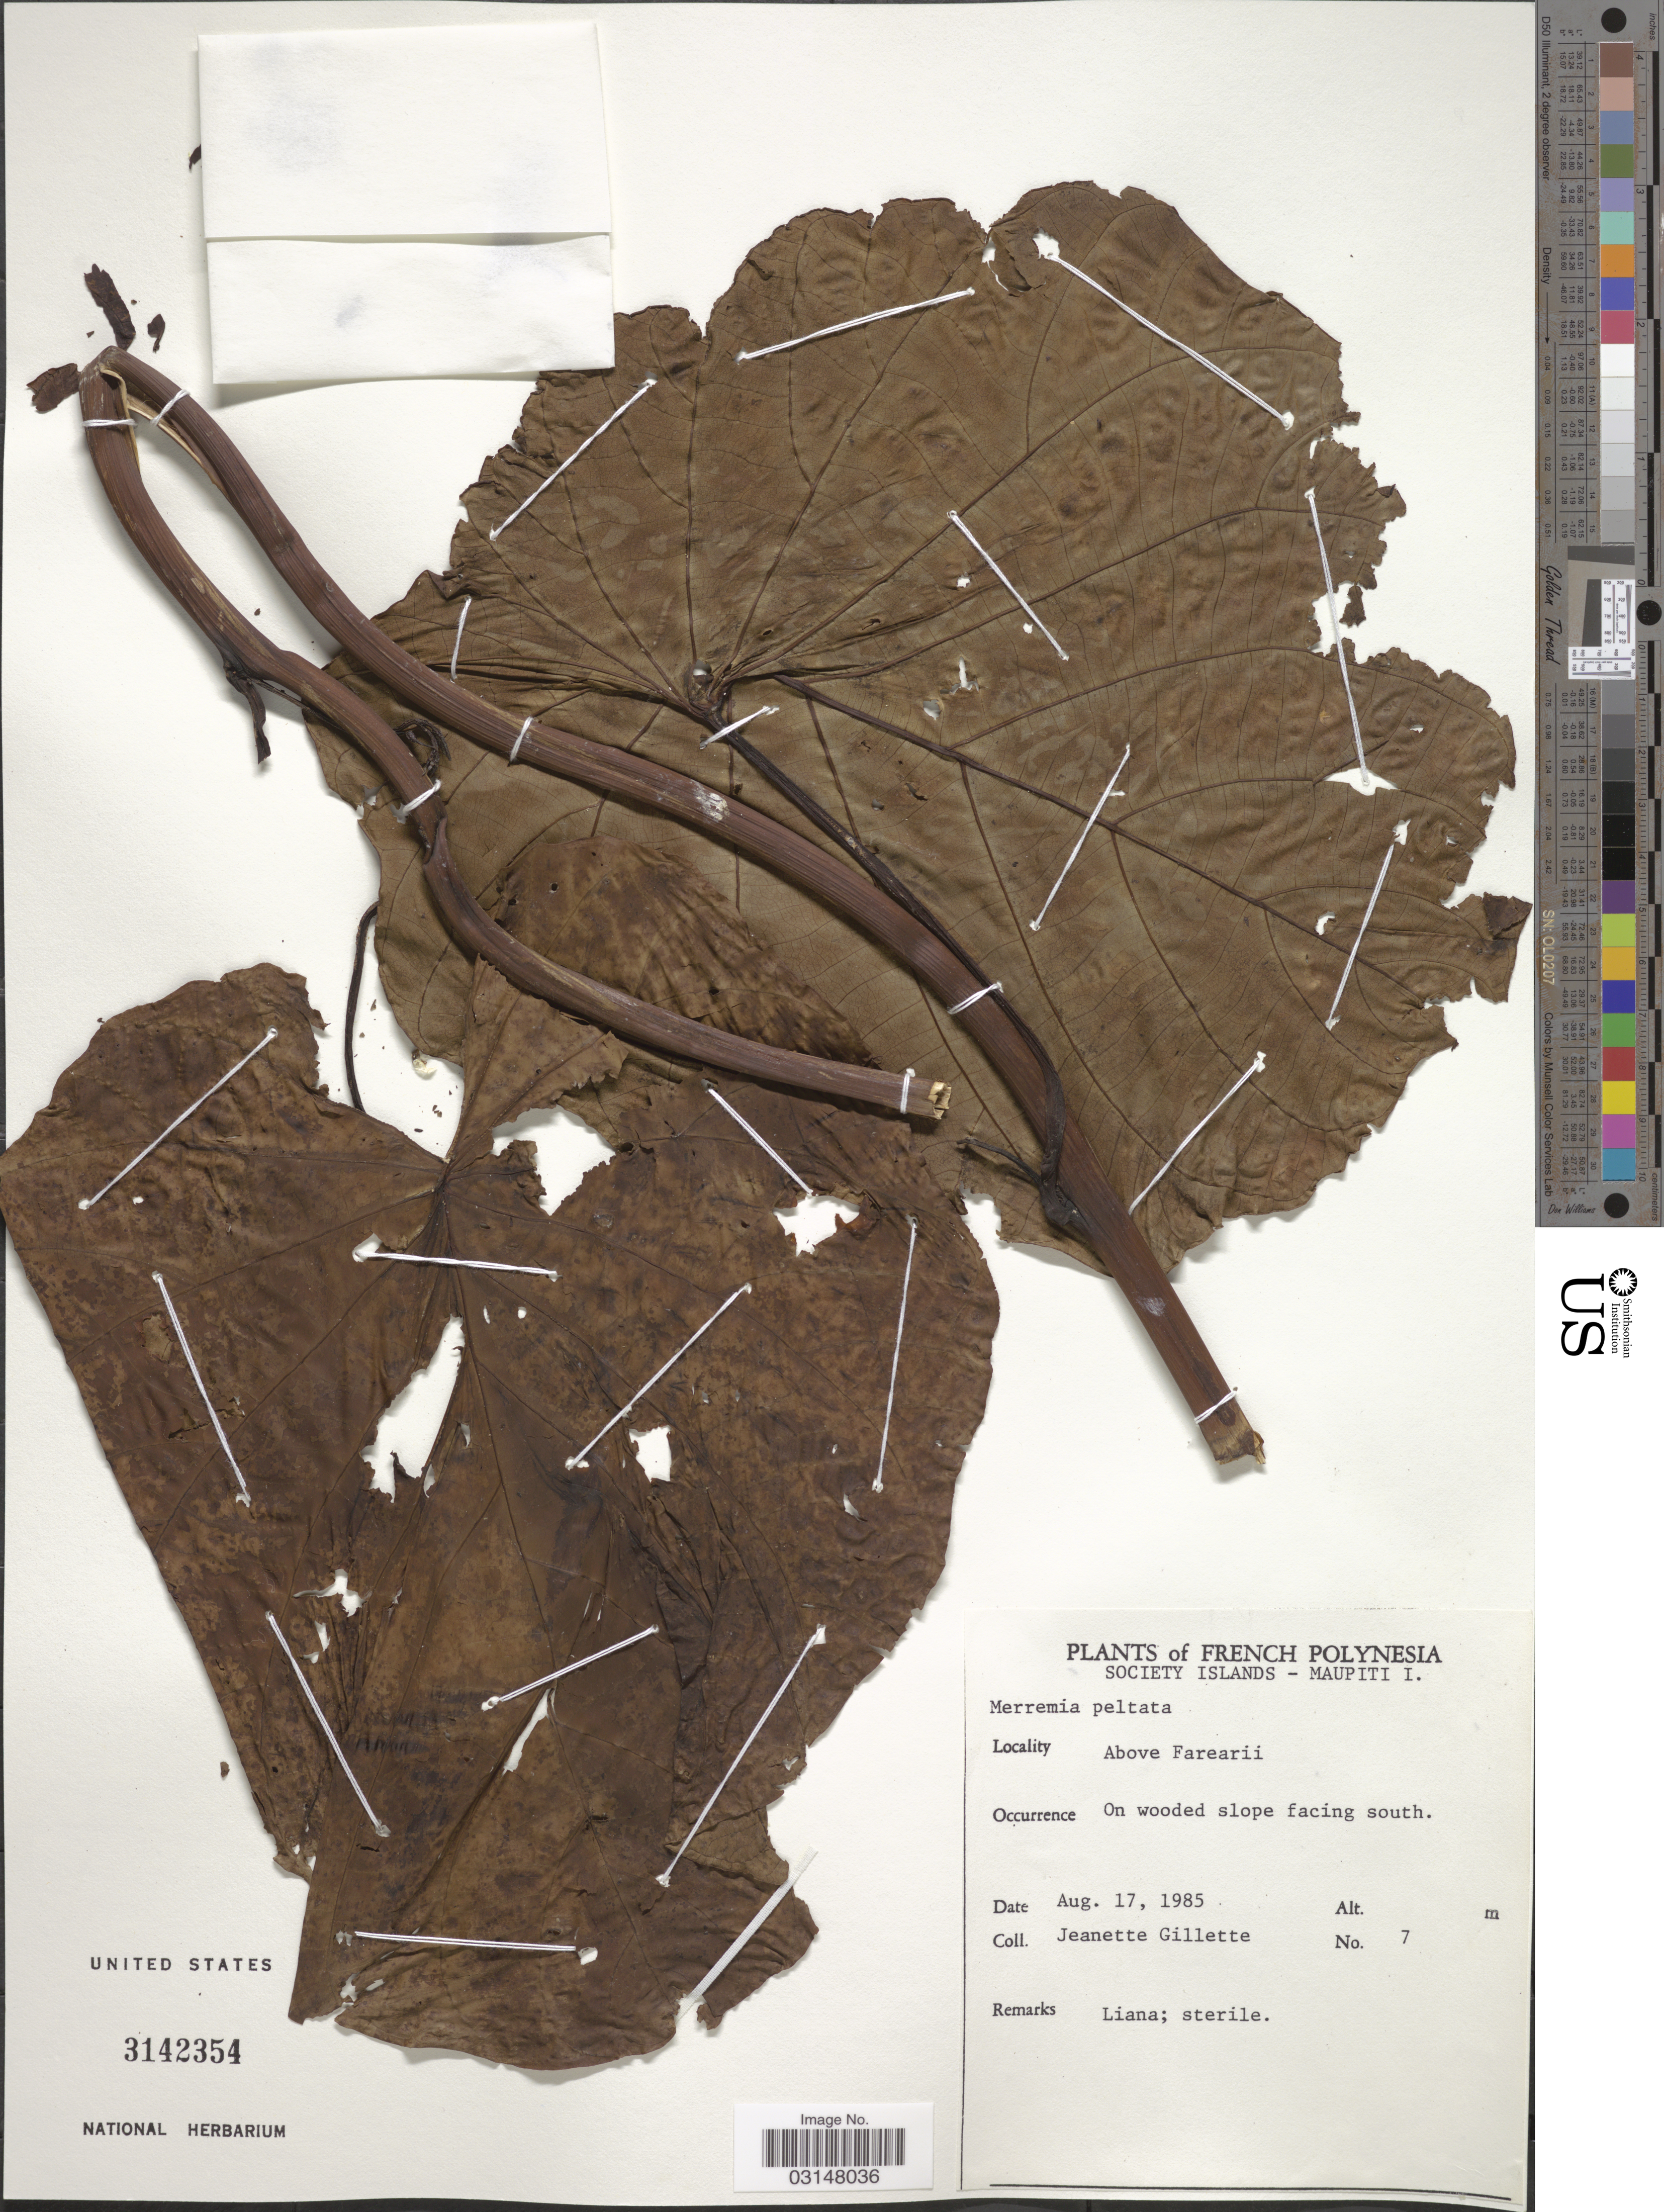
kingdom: Plantae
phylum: Tracheophyta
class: Magnoliopsida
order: Solanales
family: Convolvulaceae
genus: Decalobanthus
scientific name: Decalobanthus peltatus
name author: (L.) A. R. Simões & Staples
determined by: Wagner, W. L., (BOT), Smithsonian Institution - National Museum of Natural History (UNITED STATES)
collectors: J. Gillette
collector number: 7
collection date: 1985-08-17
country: French Polynesia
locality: Society Islands - Maupiti I. Above Farearii.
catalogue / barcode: US 3142354